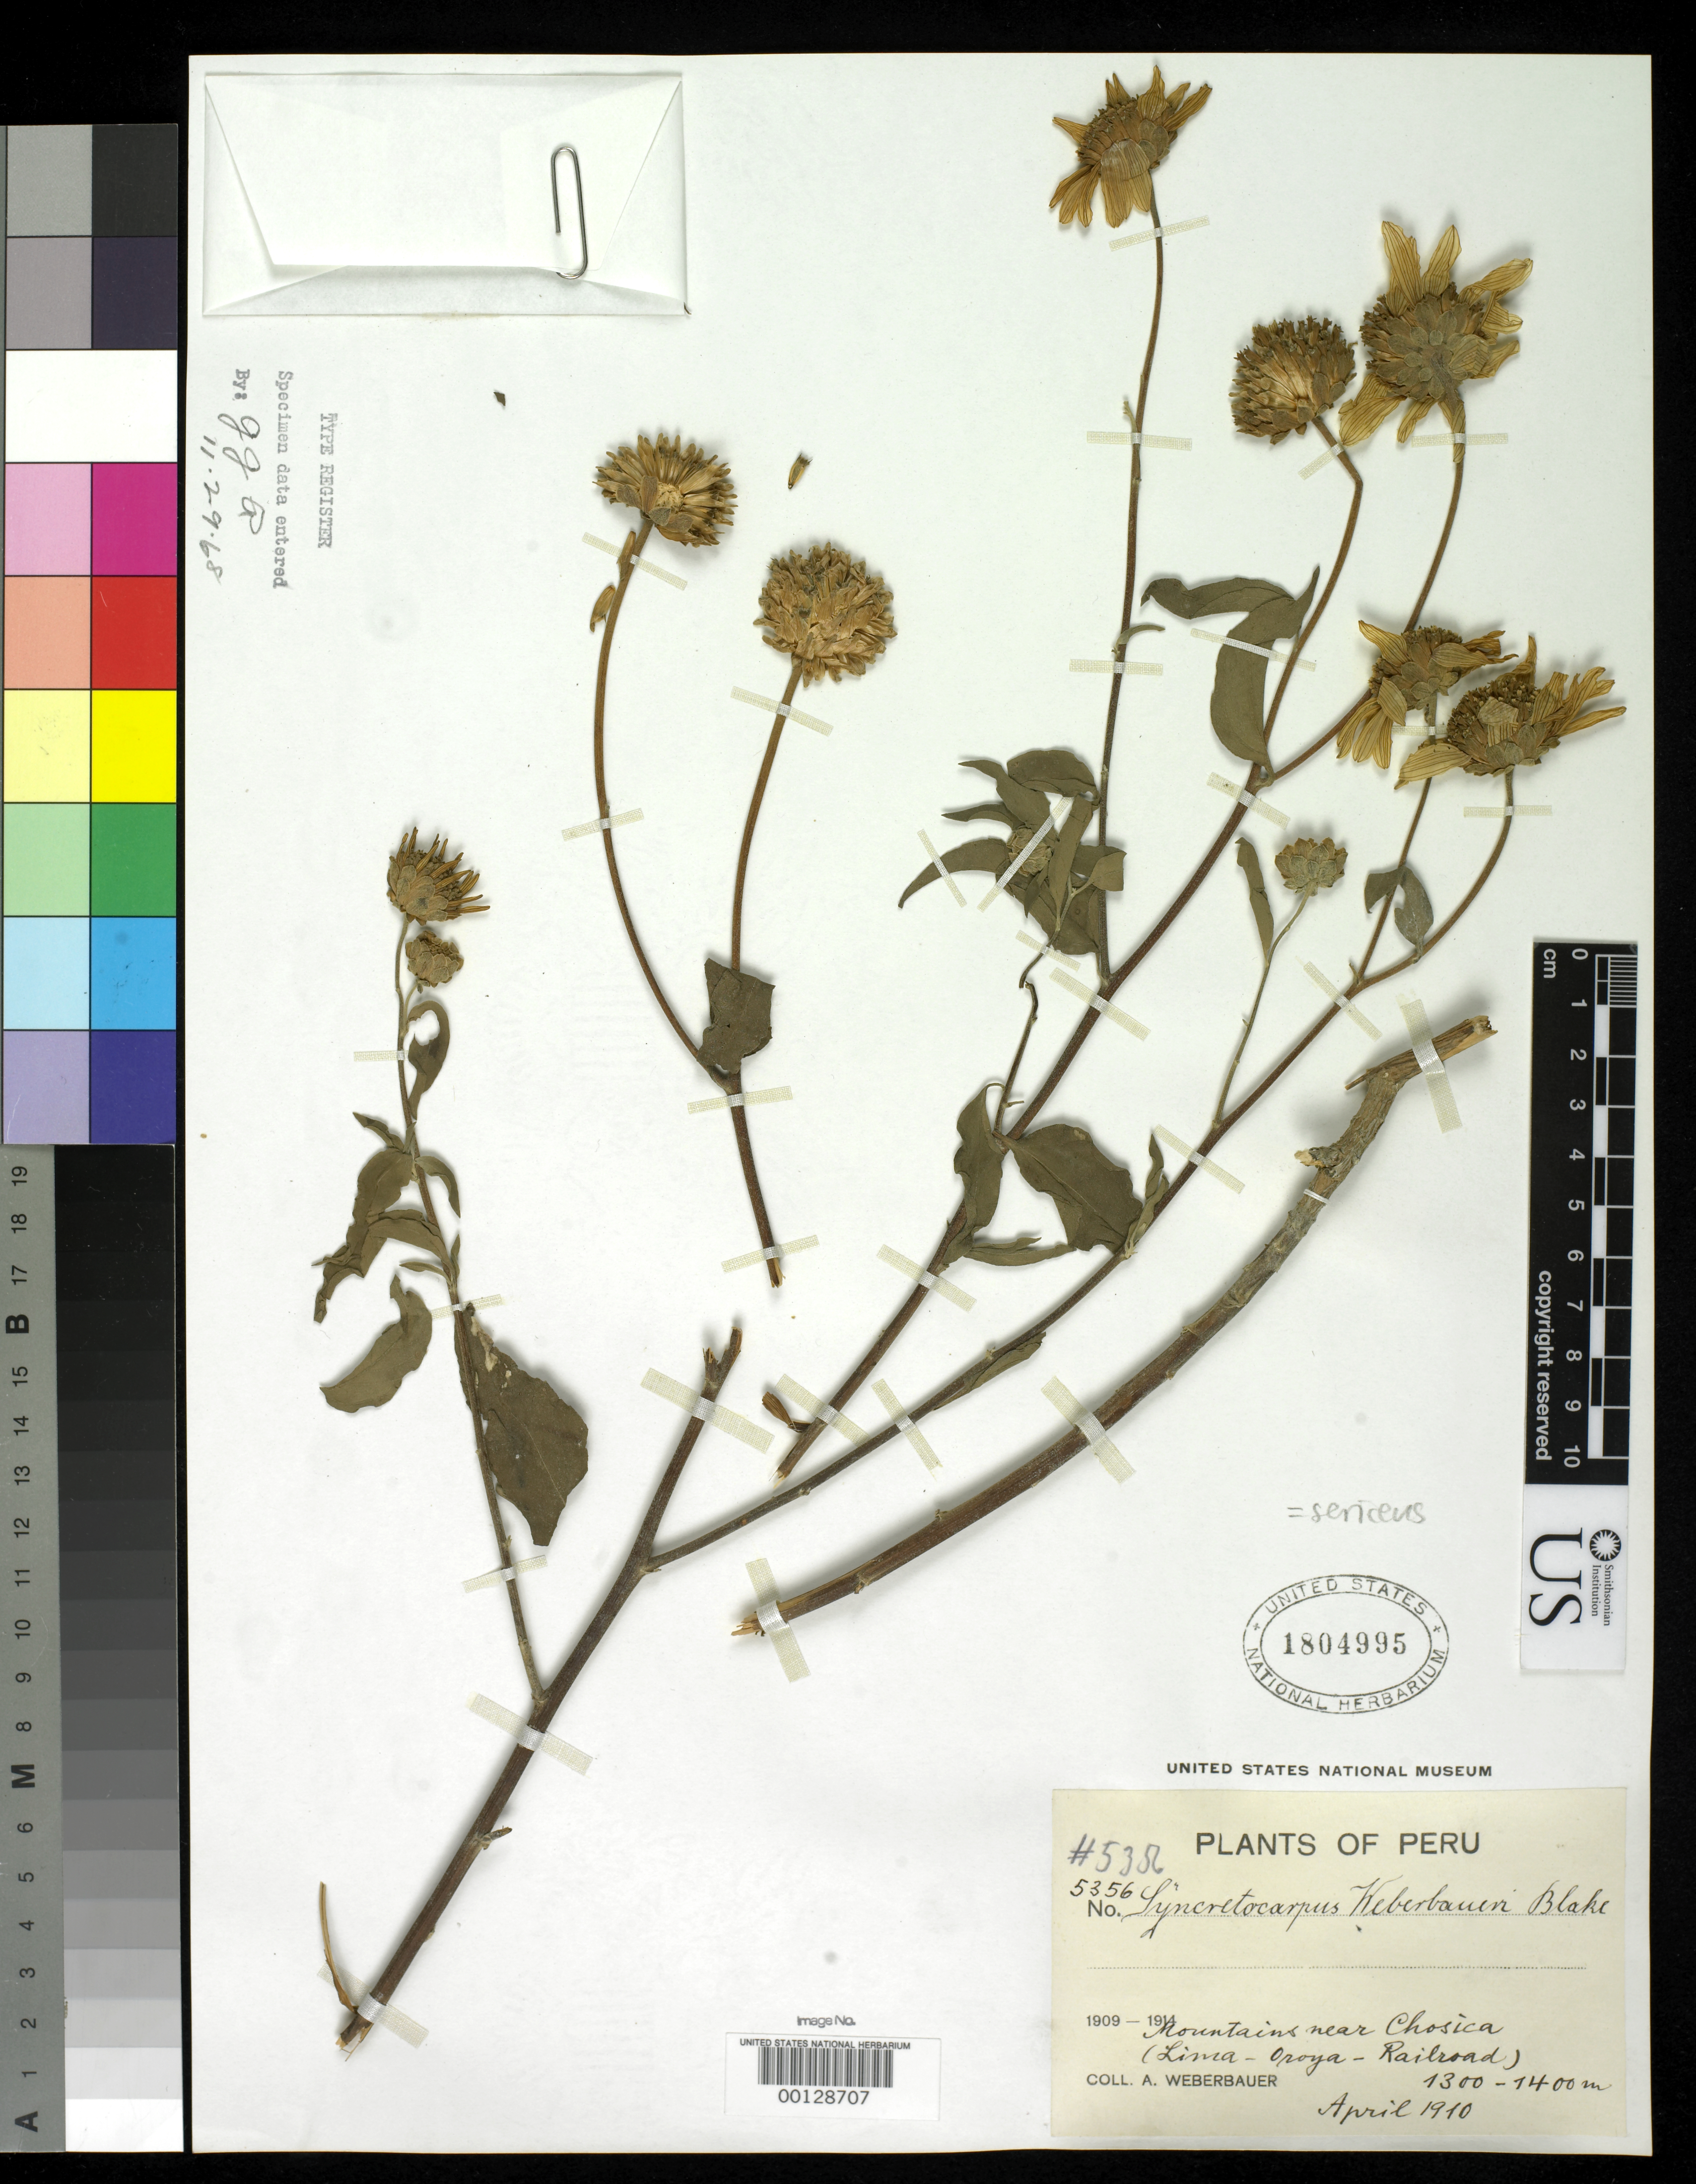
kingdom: Plantae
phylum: Tracheophyta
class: Magnoliopsida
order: Asterales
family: Asteraceae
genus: Syncretocarpus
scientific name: Syncretocarpus weberbaueri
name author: S.F. Blake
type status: Isotype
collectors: A. Weberbauer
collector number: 5356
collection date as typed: Apr 1910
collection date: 1910-04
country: Peru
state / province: Lima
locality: mountains near Chosica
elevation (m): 1300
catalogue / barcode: US 1804995